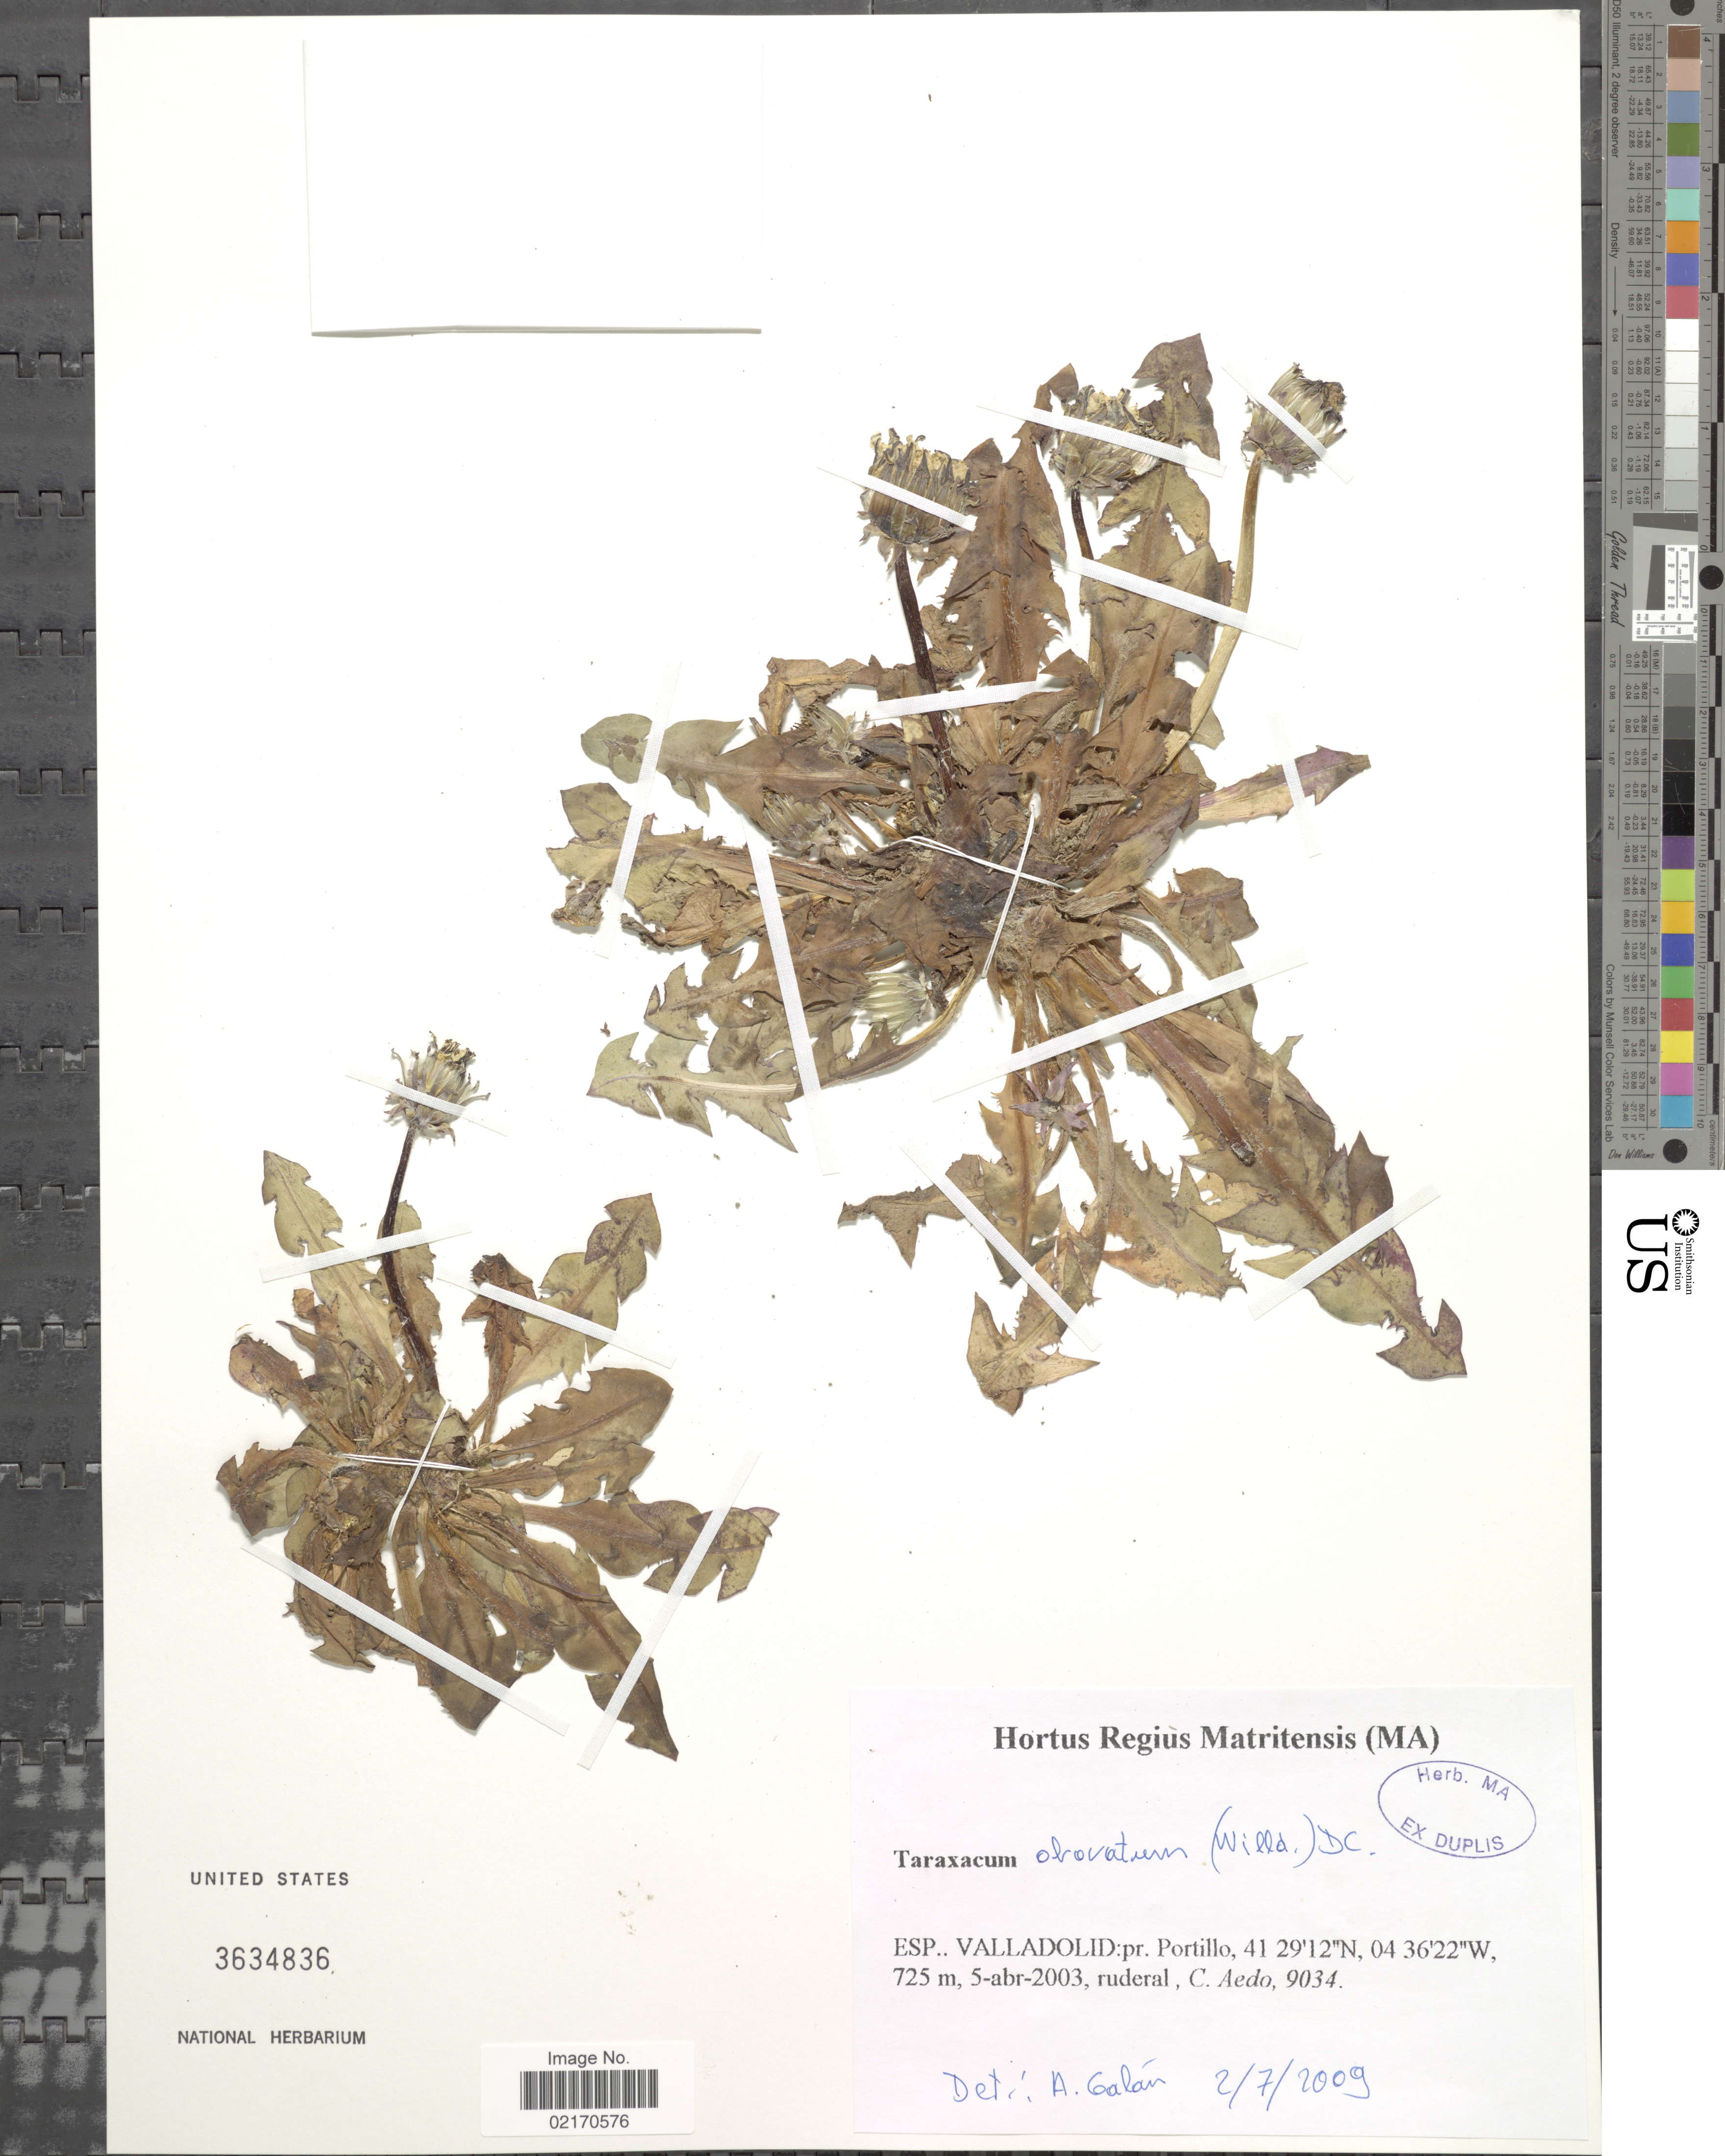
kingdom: Plantae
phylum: Tracheophyta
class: Magnoliopsida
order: Asterales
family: Asteraceae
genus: Taraxacum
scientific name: Taraxacum obovatum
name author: (Willd.) DC.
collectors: C. Aedo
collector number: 9034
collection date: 2003-04-05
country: Spain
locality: Esp.. Valladolid: pr. Portillo.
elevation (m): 725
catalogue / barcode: US 3634836